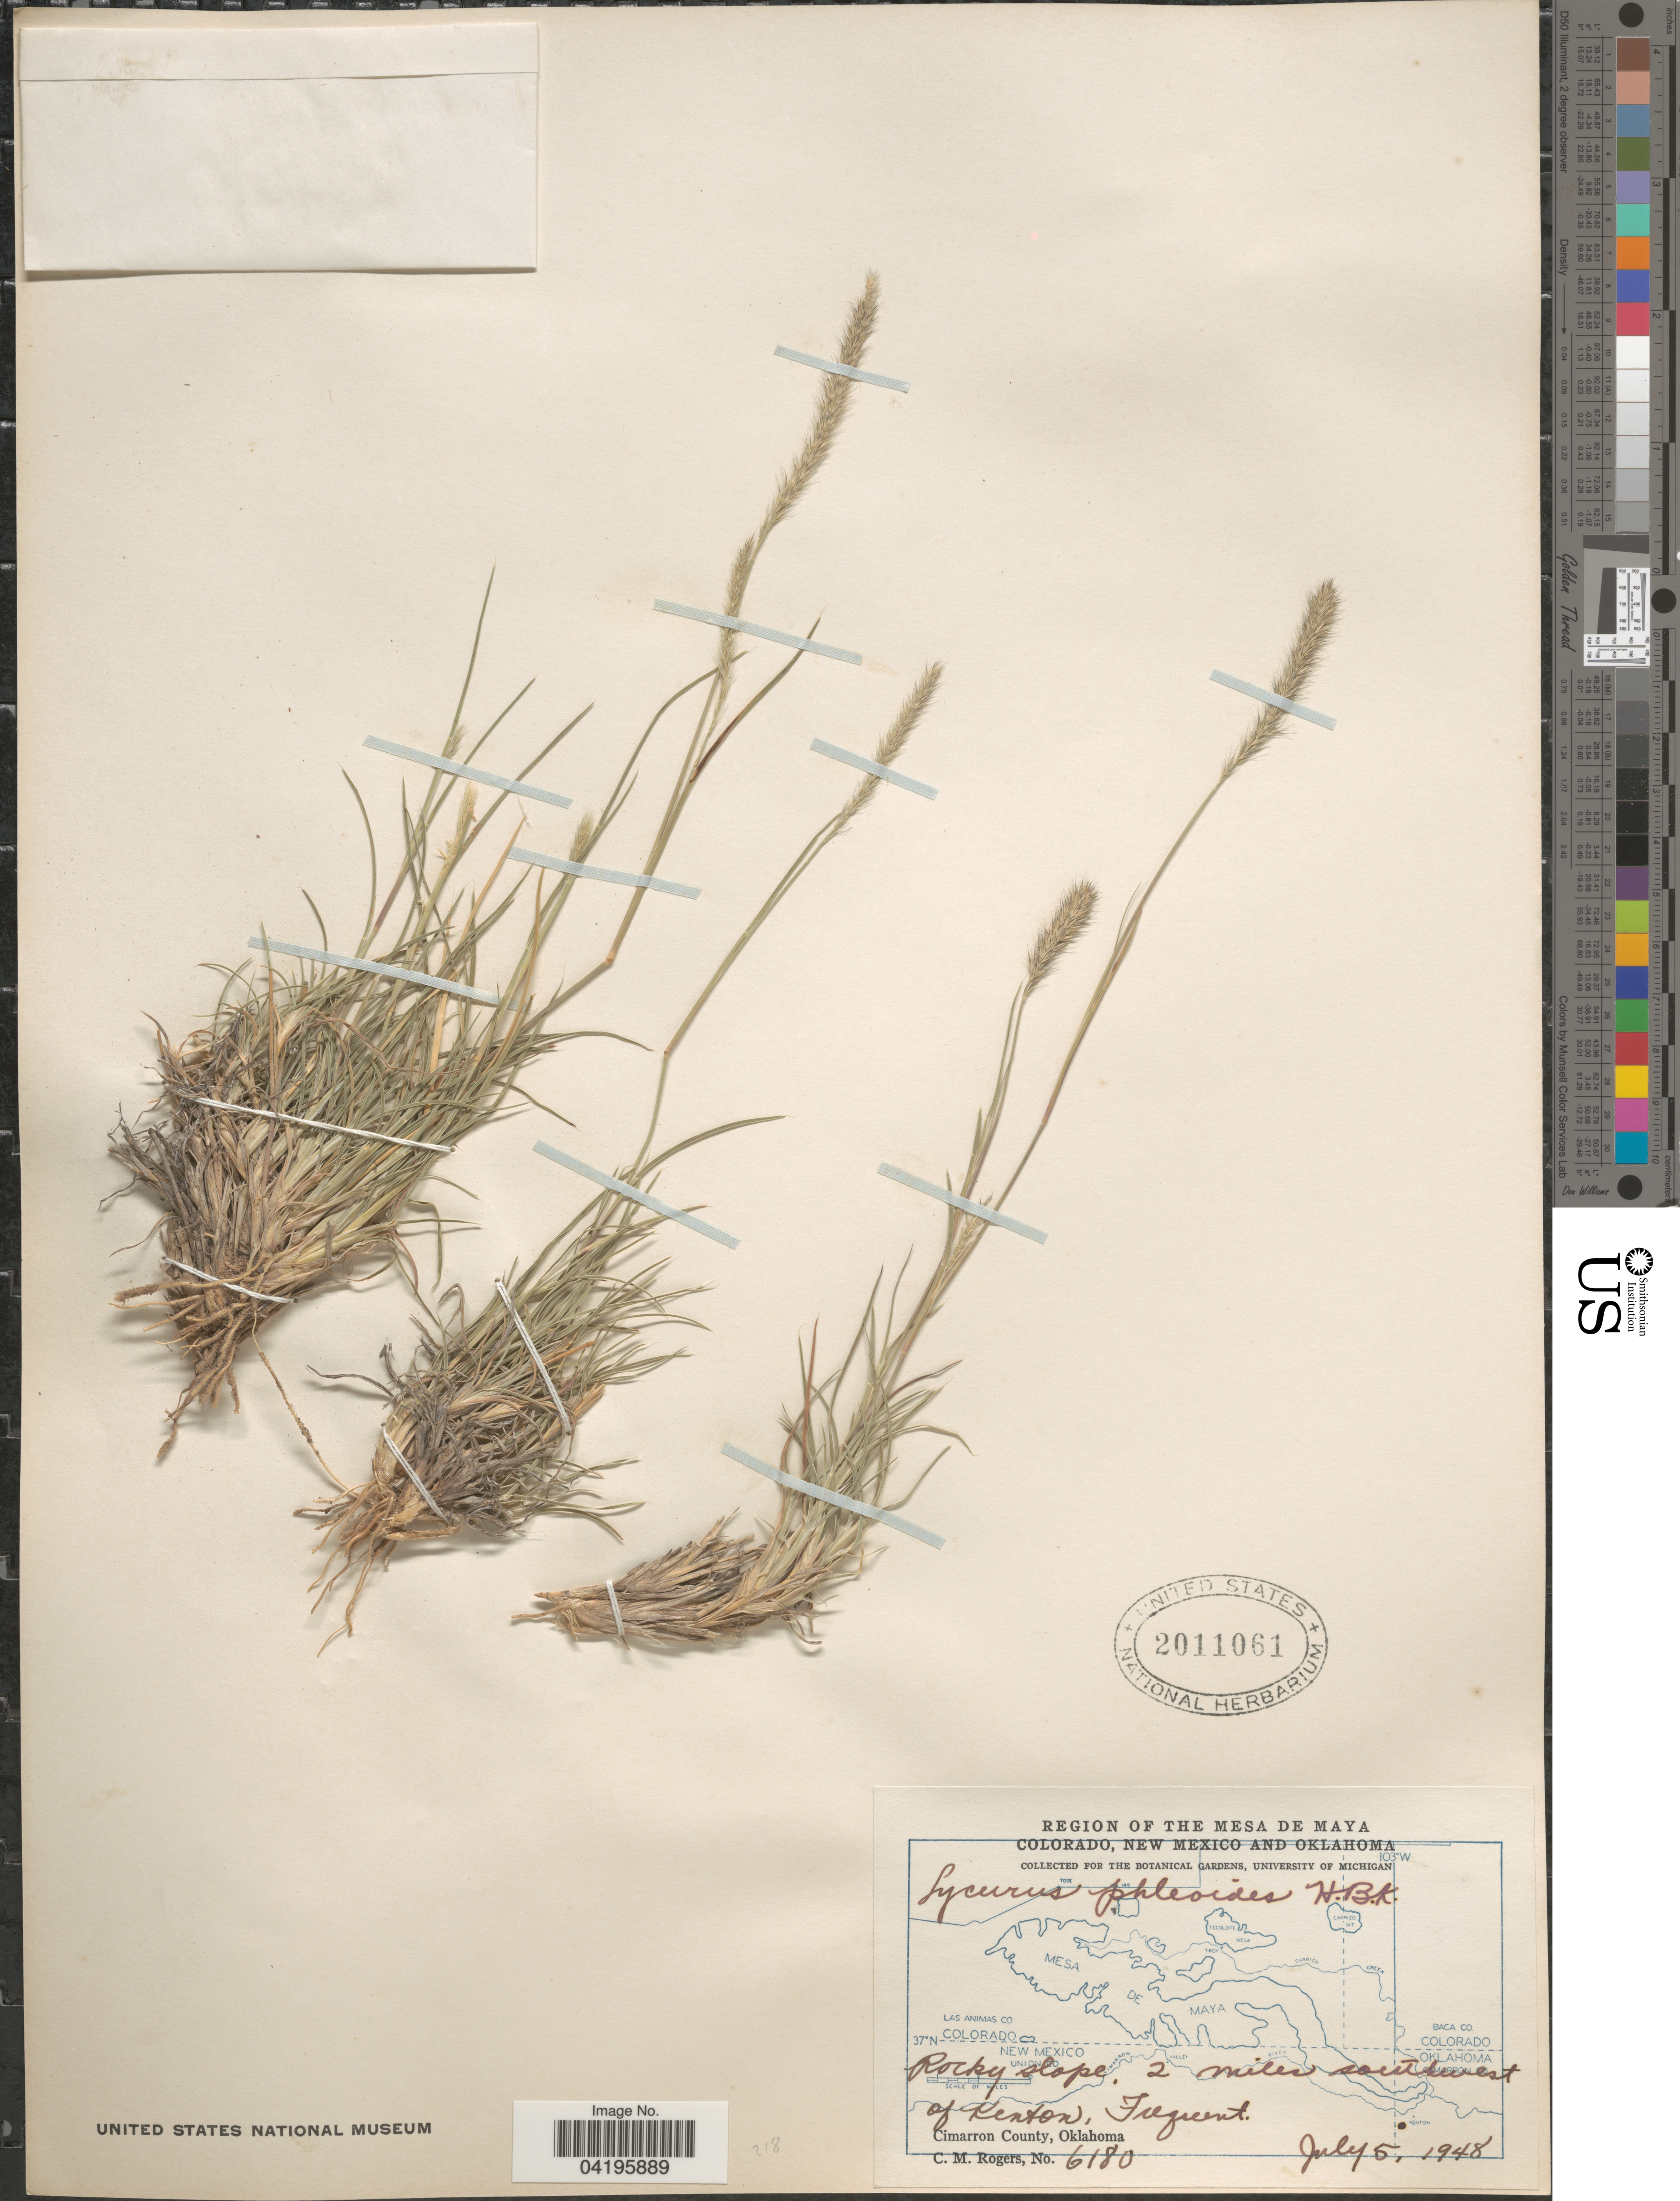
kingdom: Plantae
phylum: Tracheophyta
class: Liliopsida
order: Poales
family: Poaceae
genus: Muhlenbergia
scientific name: Muhlenbergia phleoides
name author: (Kunth) Columbus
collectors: C. M. Rogers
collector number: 6180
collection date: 1948-07-05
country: United States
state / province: Oklahoma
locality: Region of the Mesa de Maya. Rocky slope, 2 miles southwest of Kenton, Frequent. Cimarron County.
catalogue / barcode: US 2011061